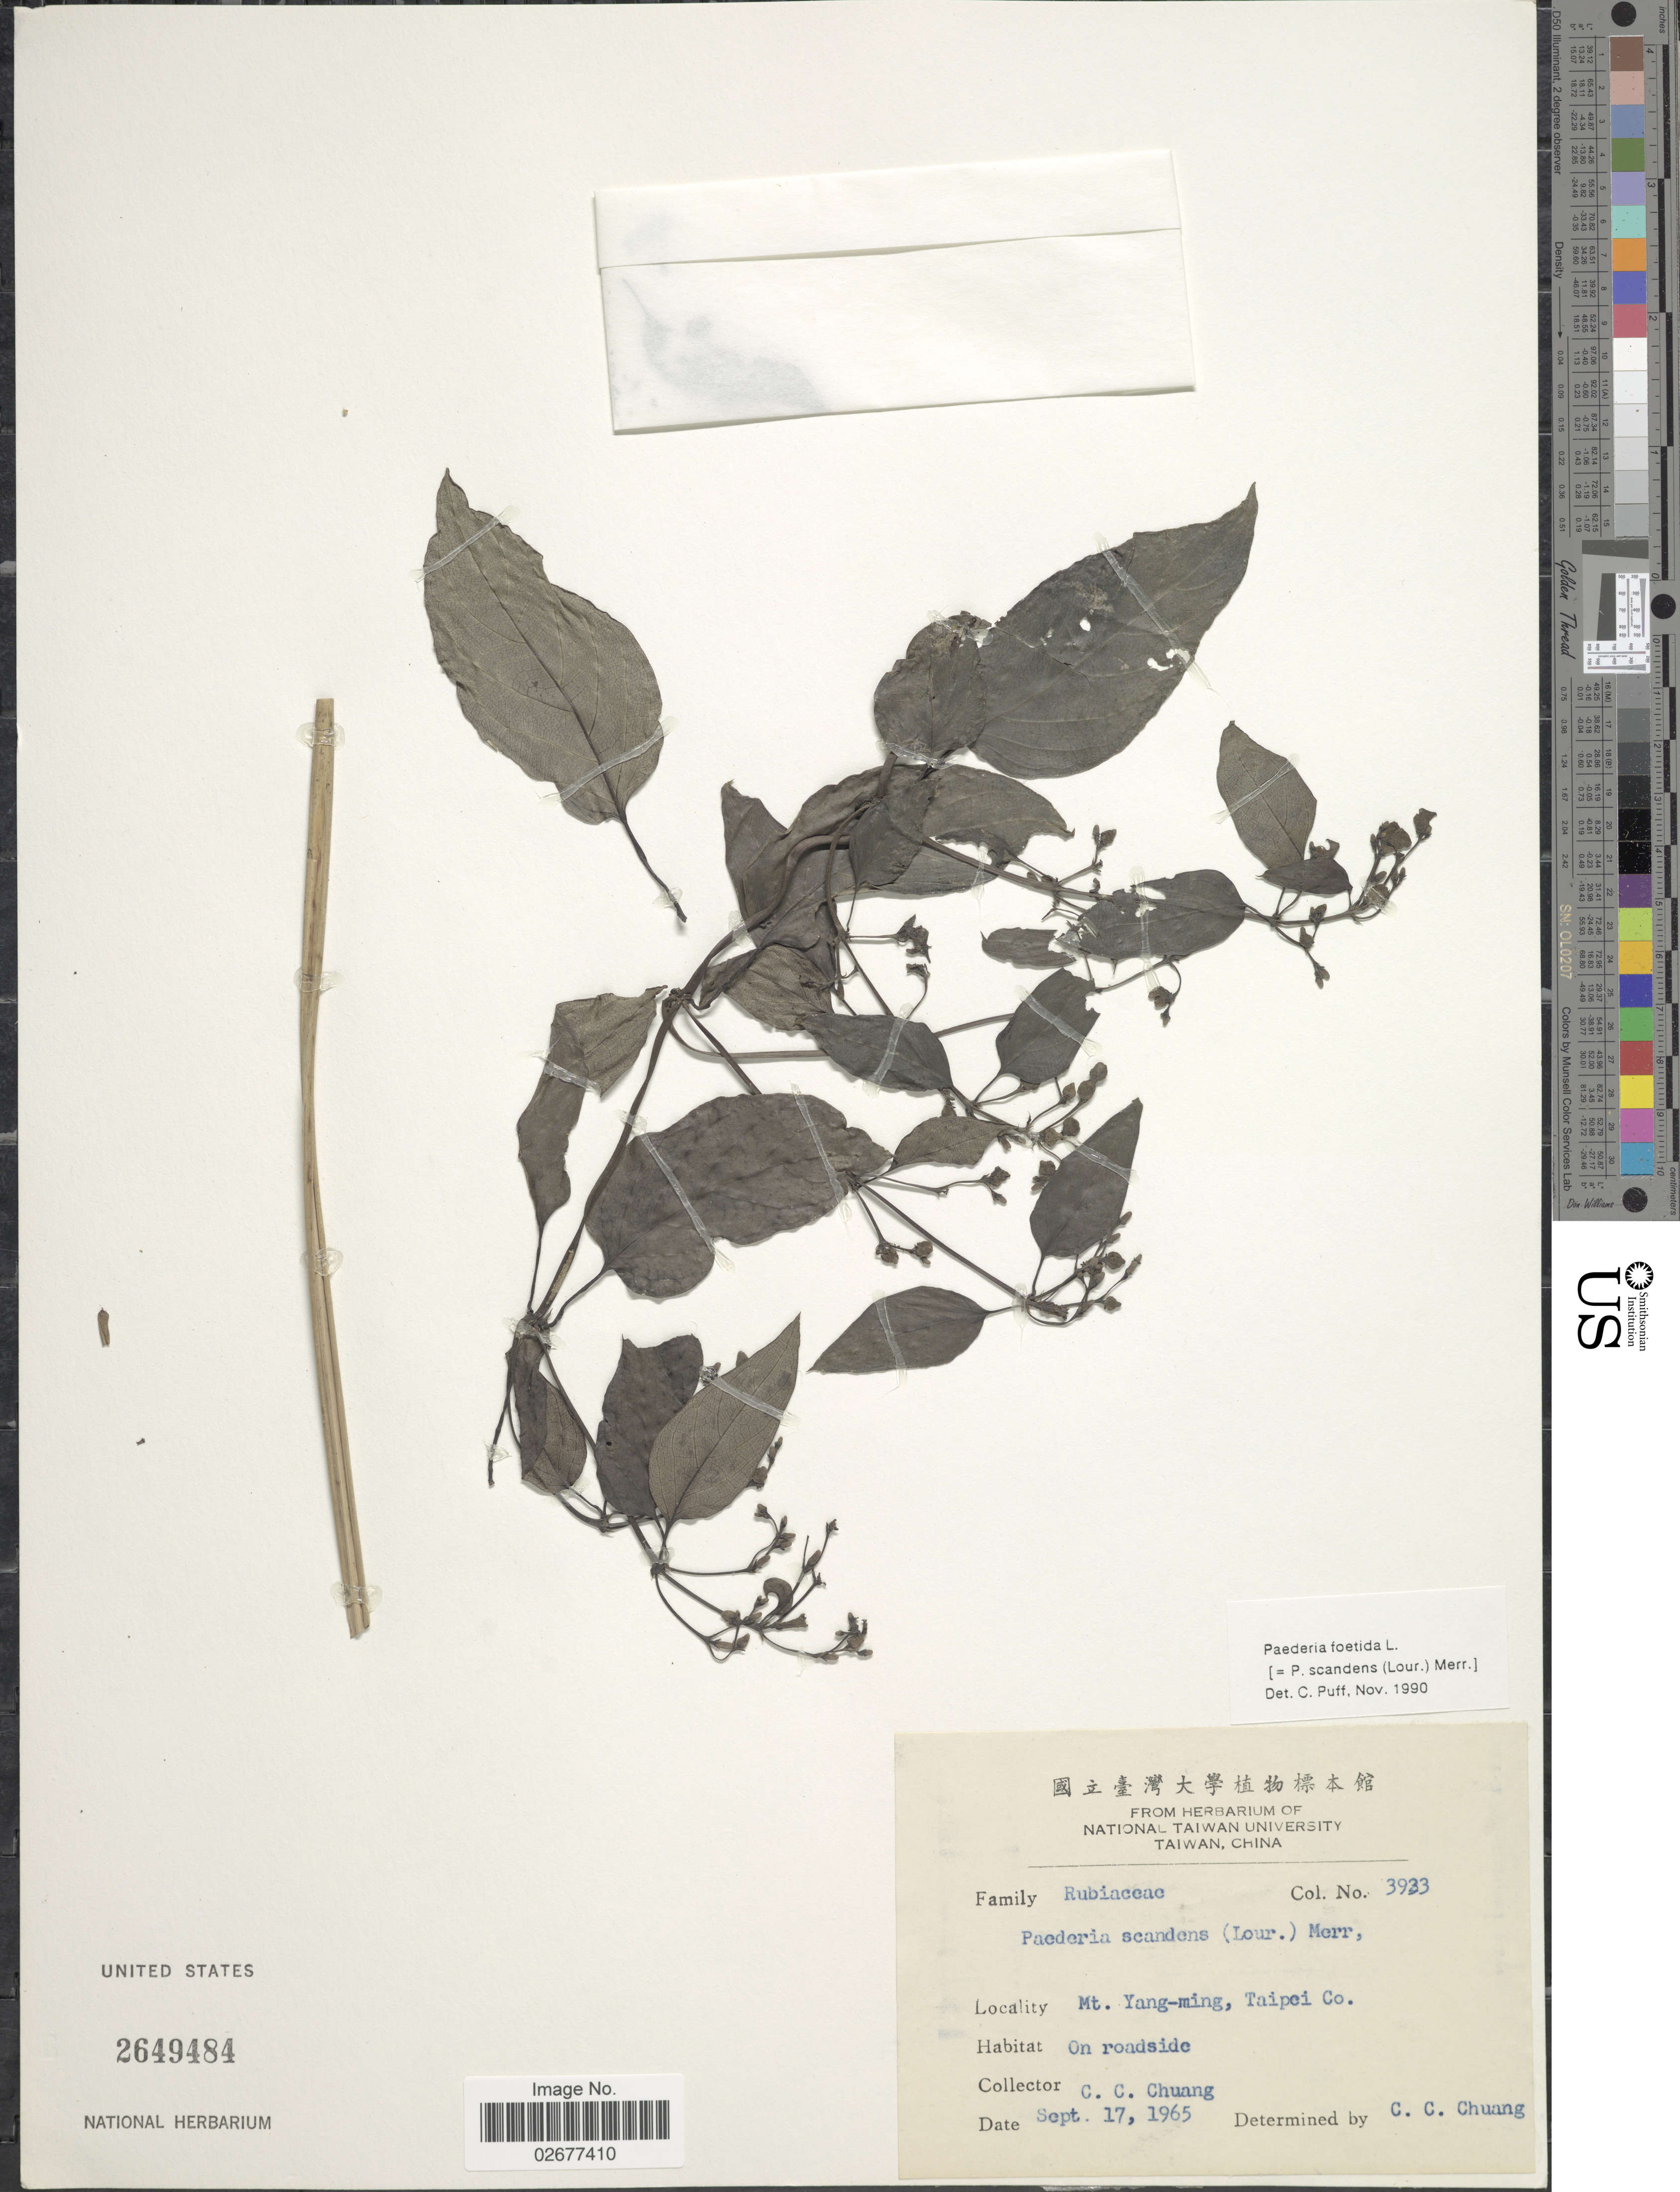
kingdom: Plantae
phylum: Tracheophyta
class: Magnoliopsida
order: Gentianales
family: Rubiaceae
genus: Paederia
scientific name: Paederia foetida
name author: L.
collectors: C. C. Chuang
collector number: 3933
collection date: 1965-09-17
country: Taiwan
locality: Mt. Yang-ming, Taipei Co. On roadside.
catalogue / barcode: US 2649484